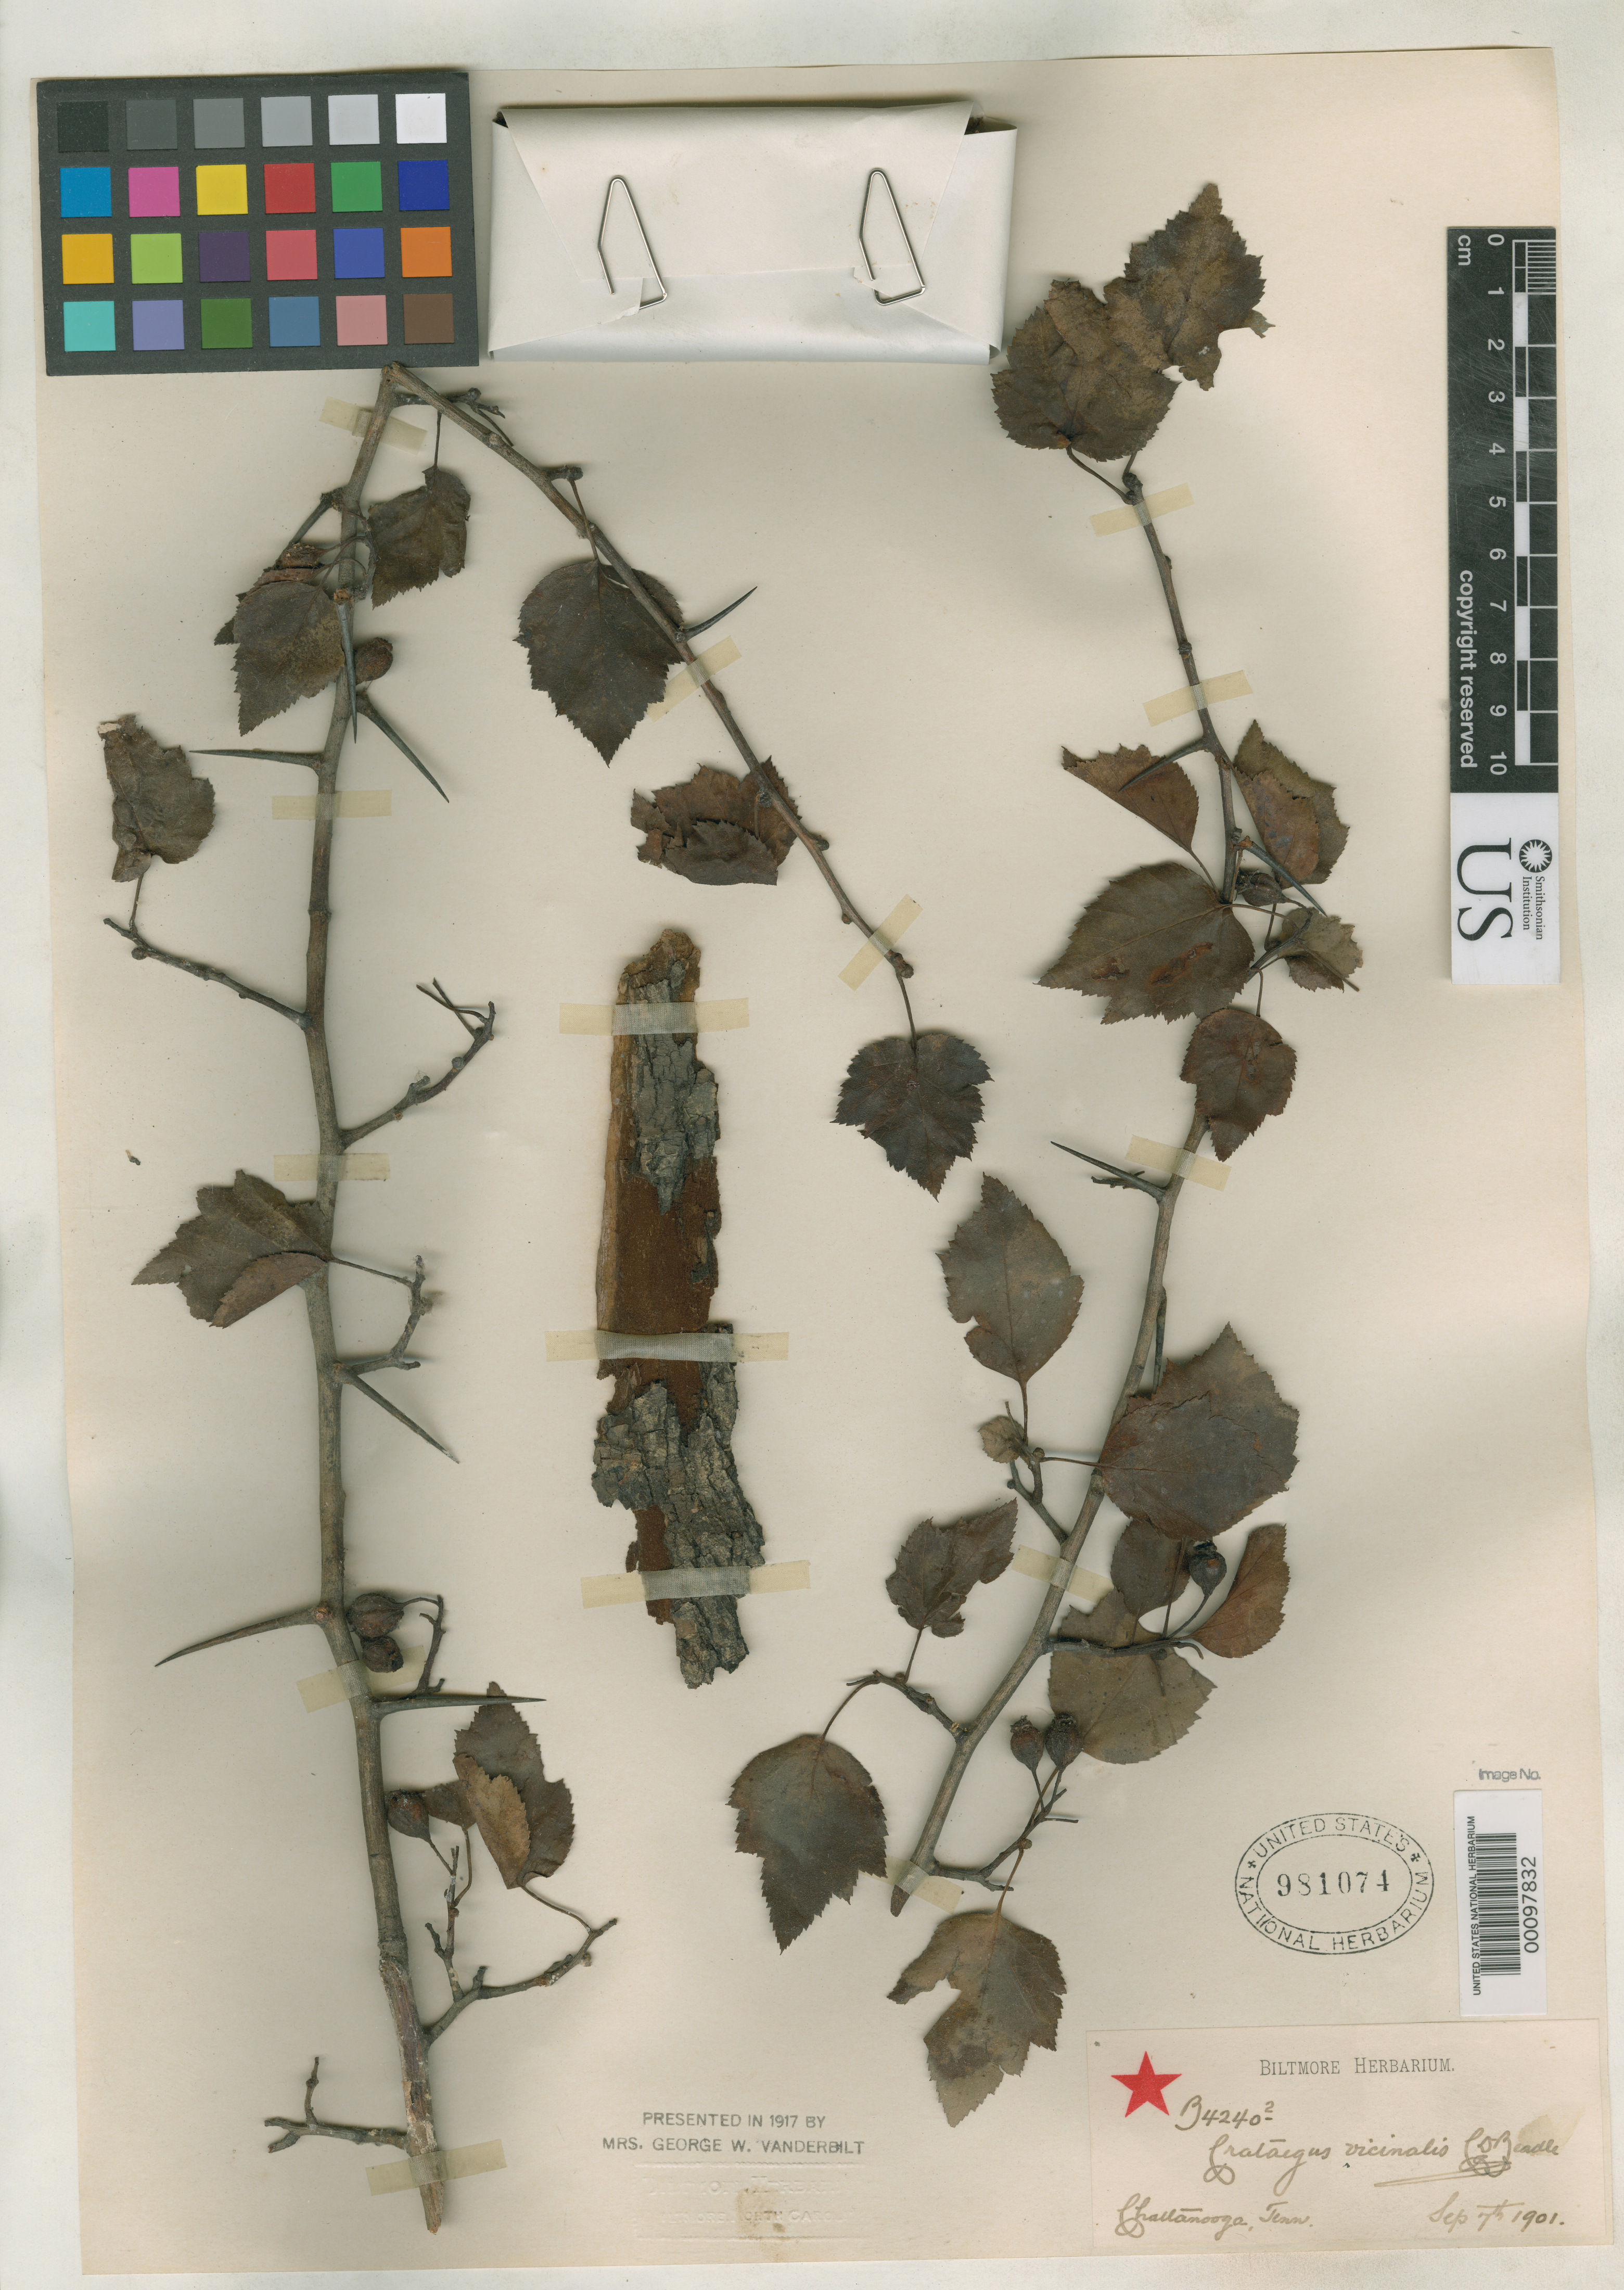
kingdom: Plantae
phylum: Tracheophyta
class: Magnoliopsida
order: Rosales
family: Rosaceae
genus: Crataegus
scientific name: Crataegus vicinalis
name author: Beadle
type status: Syntype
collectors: ex herb. Biltmore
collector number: B 4240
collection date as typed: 07 Sep 1901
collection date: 1901-09-07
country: United States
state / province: Tennessee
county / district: Hamilton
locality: Chattanooga.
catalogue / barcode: US 981074